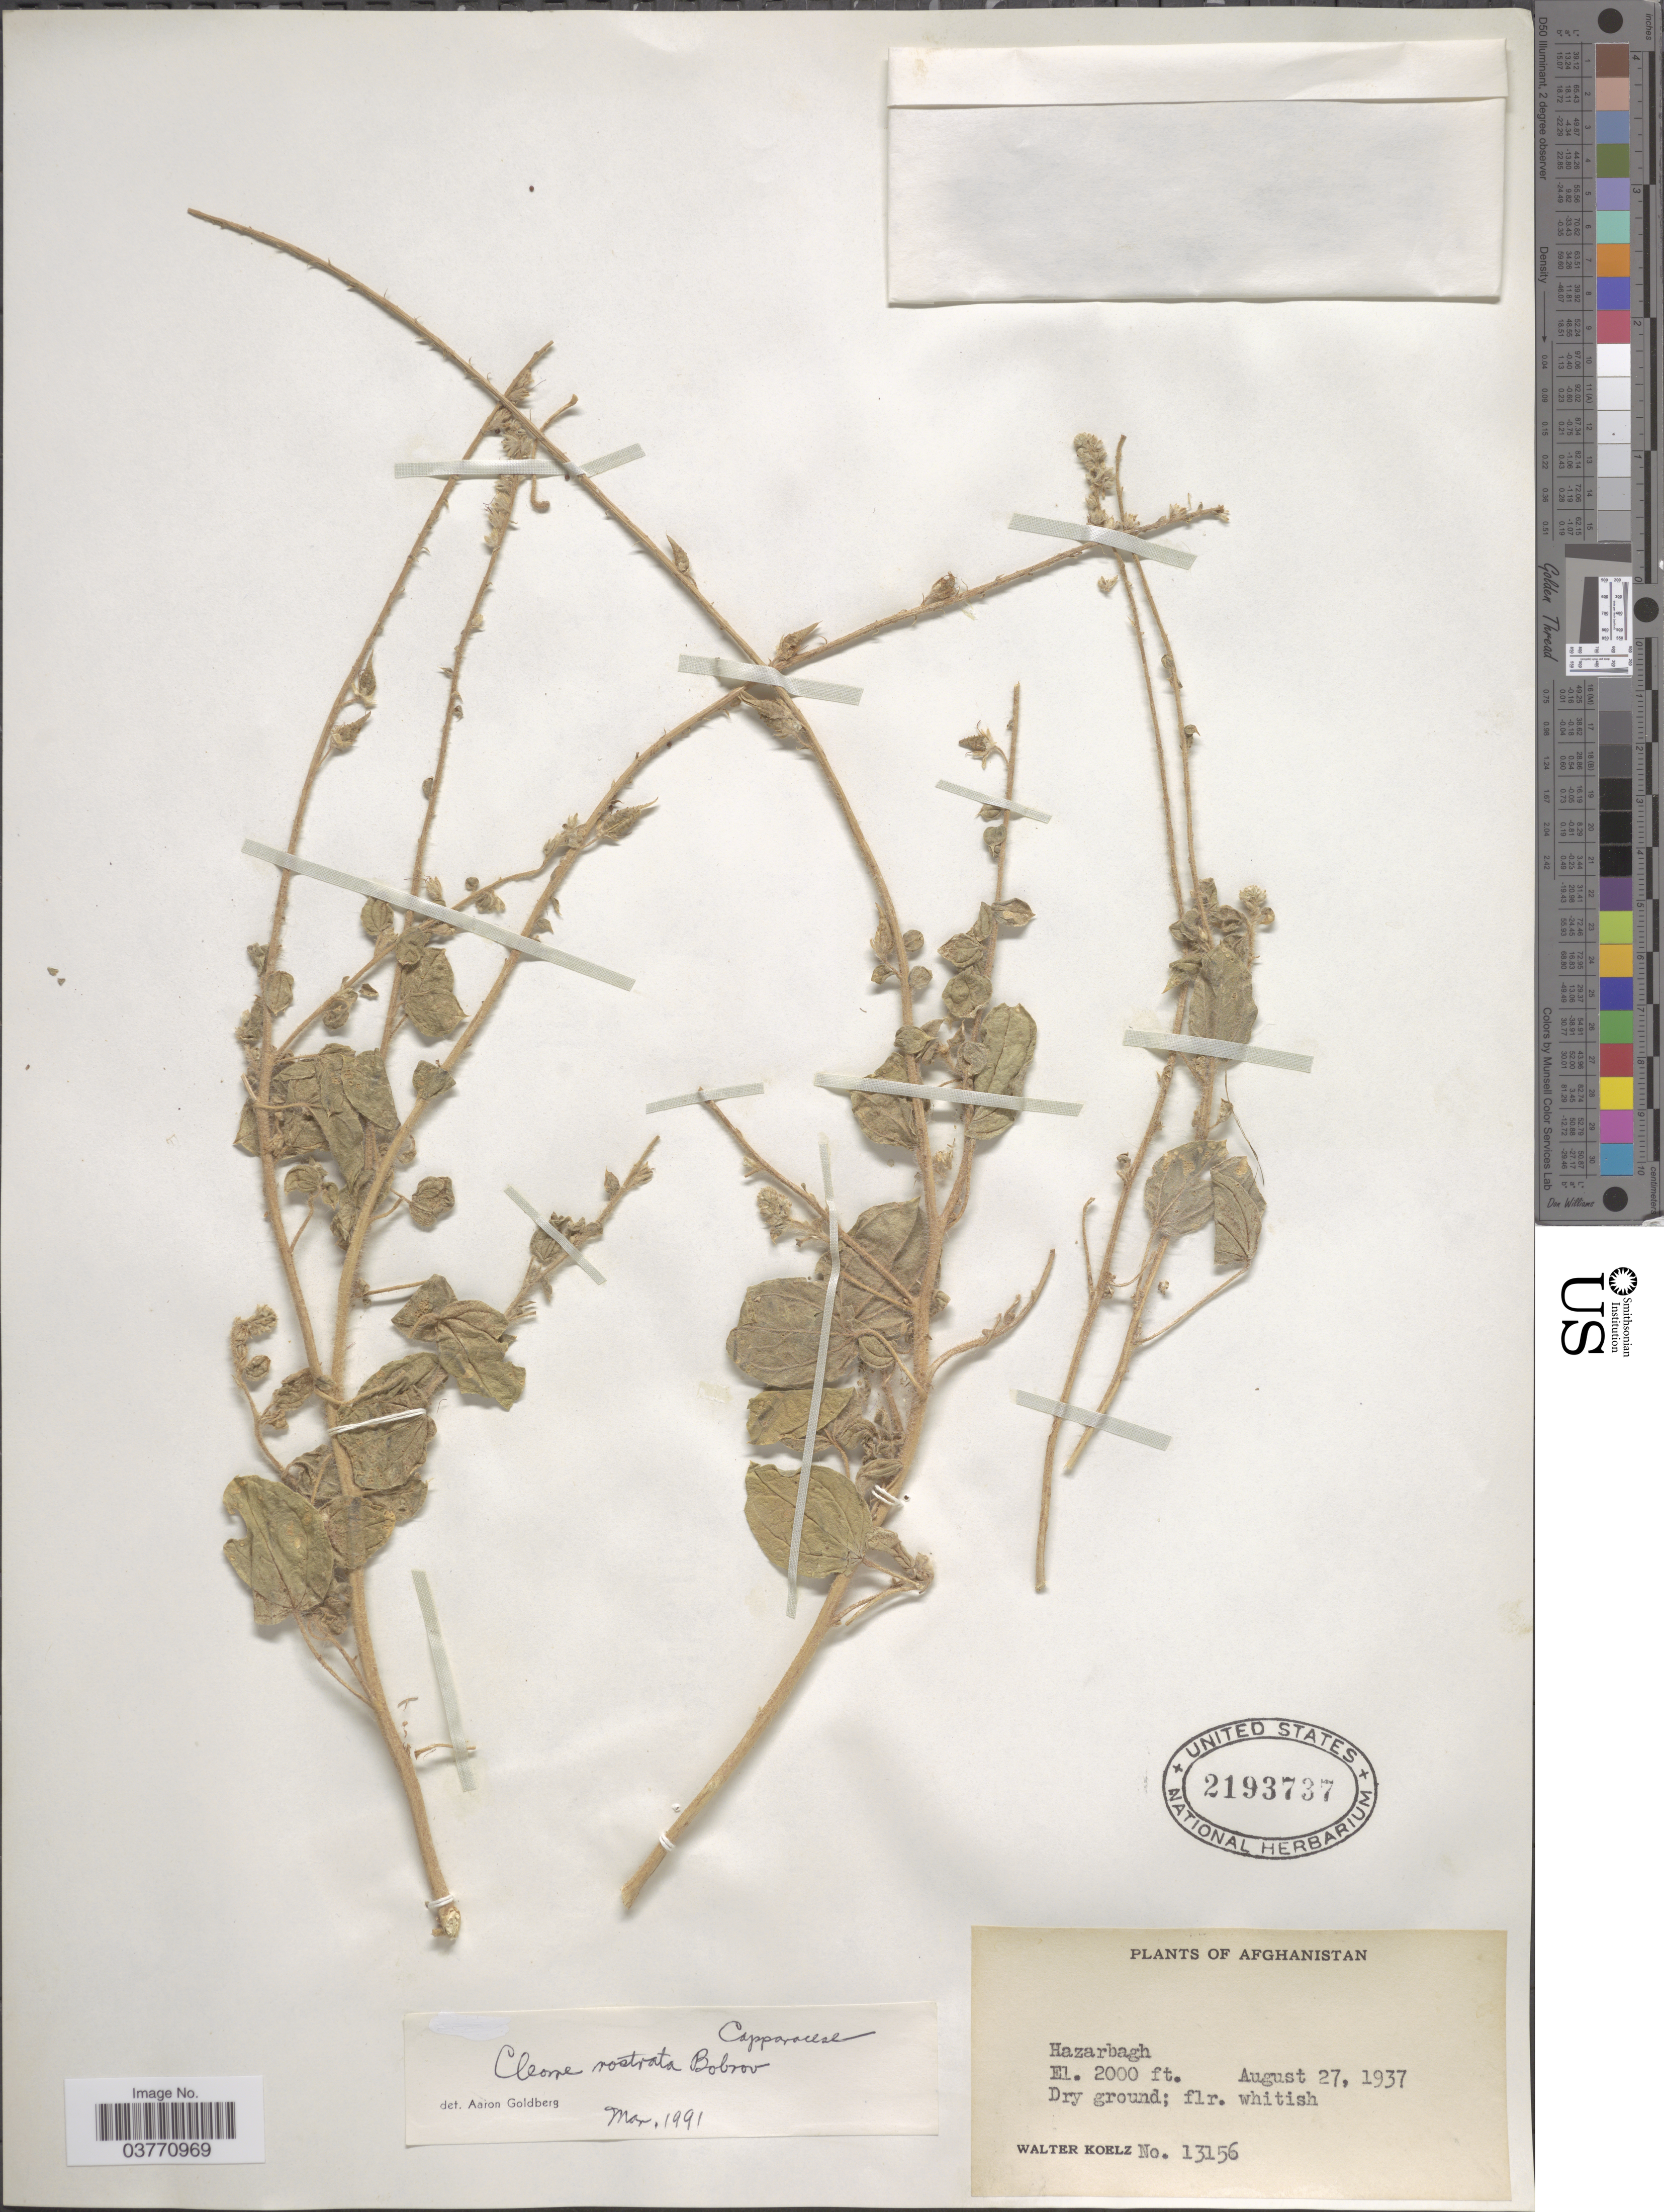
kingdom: Plantae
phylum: Tracheophyta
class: Magnoliopsida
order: Brassicales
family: Cleomaceae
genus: Rorida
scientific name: Rorida rostrata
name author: (Bobrov) Thulin & Roalson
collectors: W. N. Koelz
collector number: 13156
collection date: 1937-08-27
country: Afghanistan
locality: Hazarbagh.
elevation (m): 610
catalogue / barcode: US 2193737